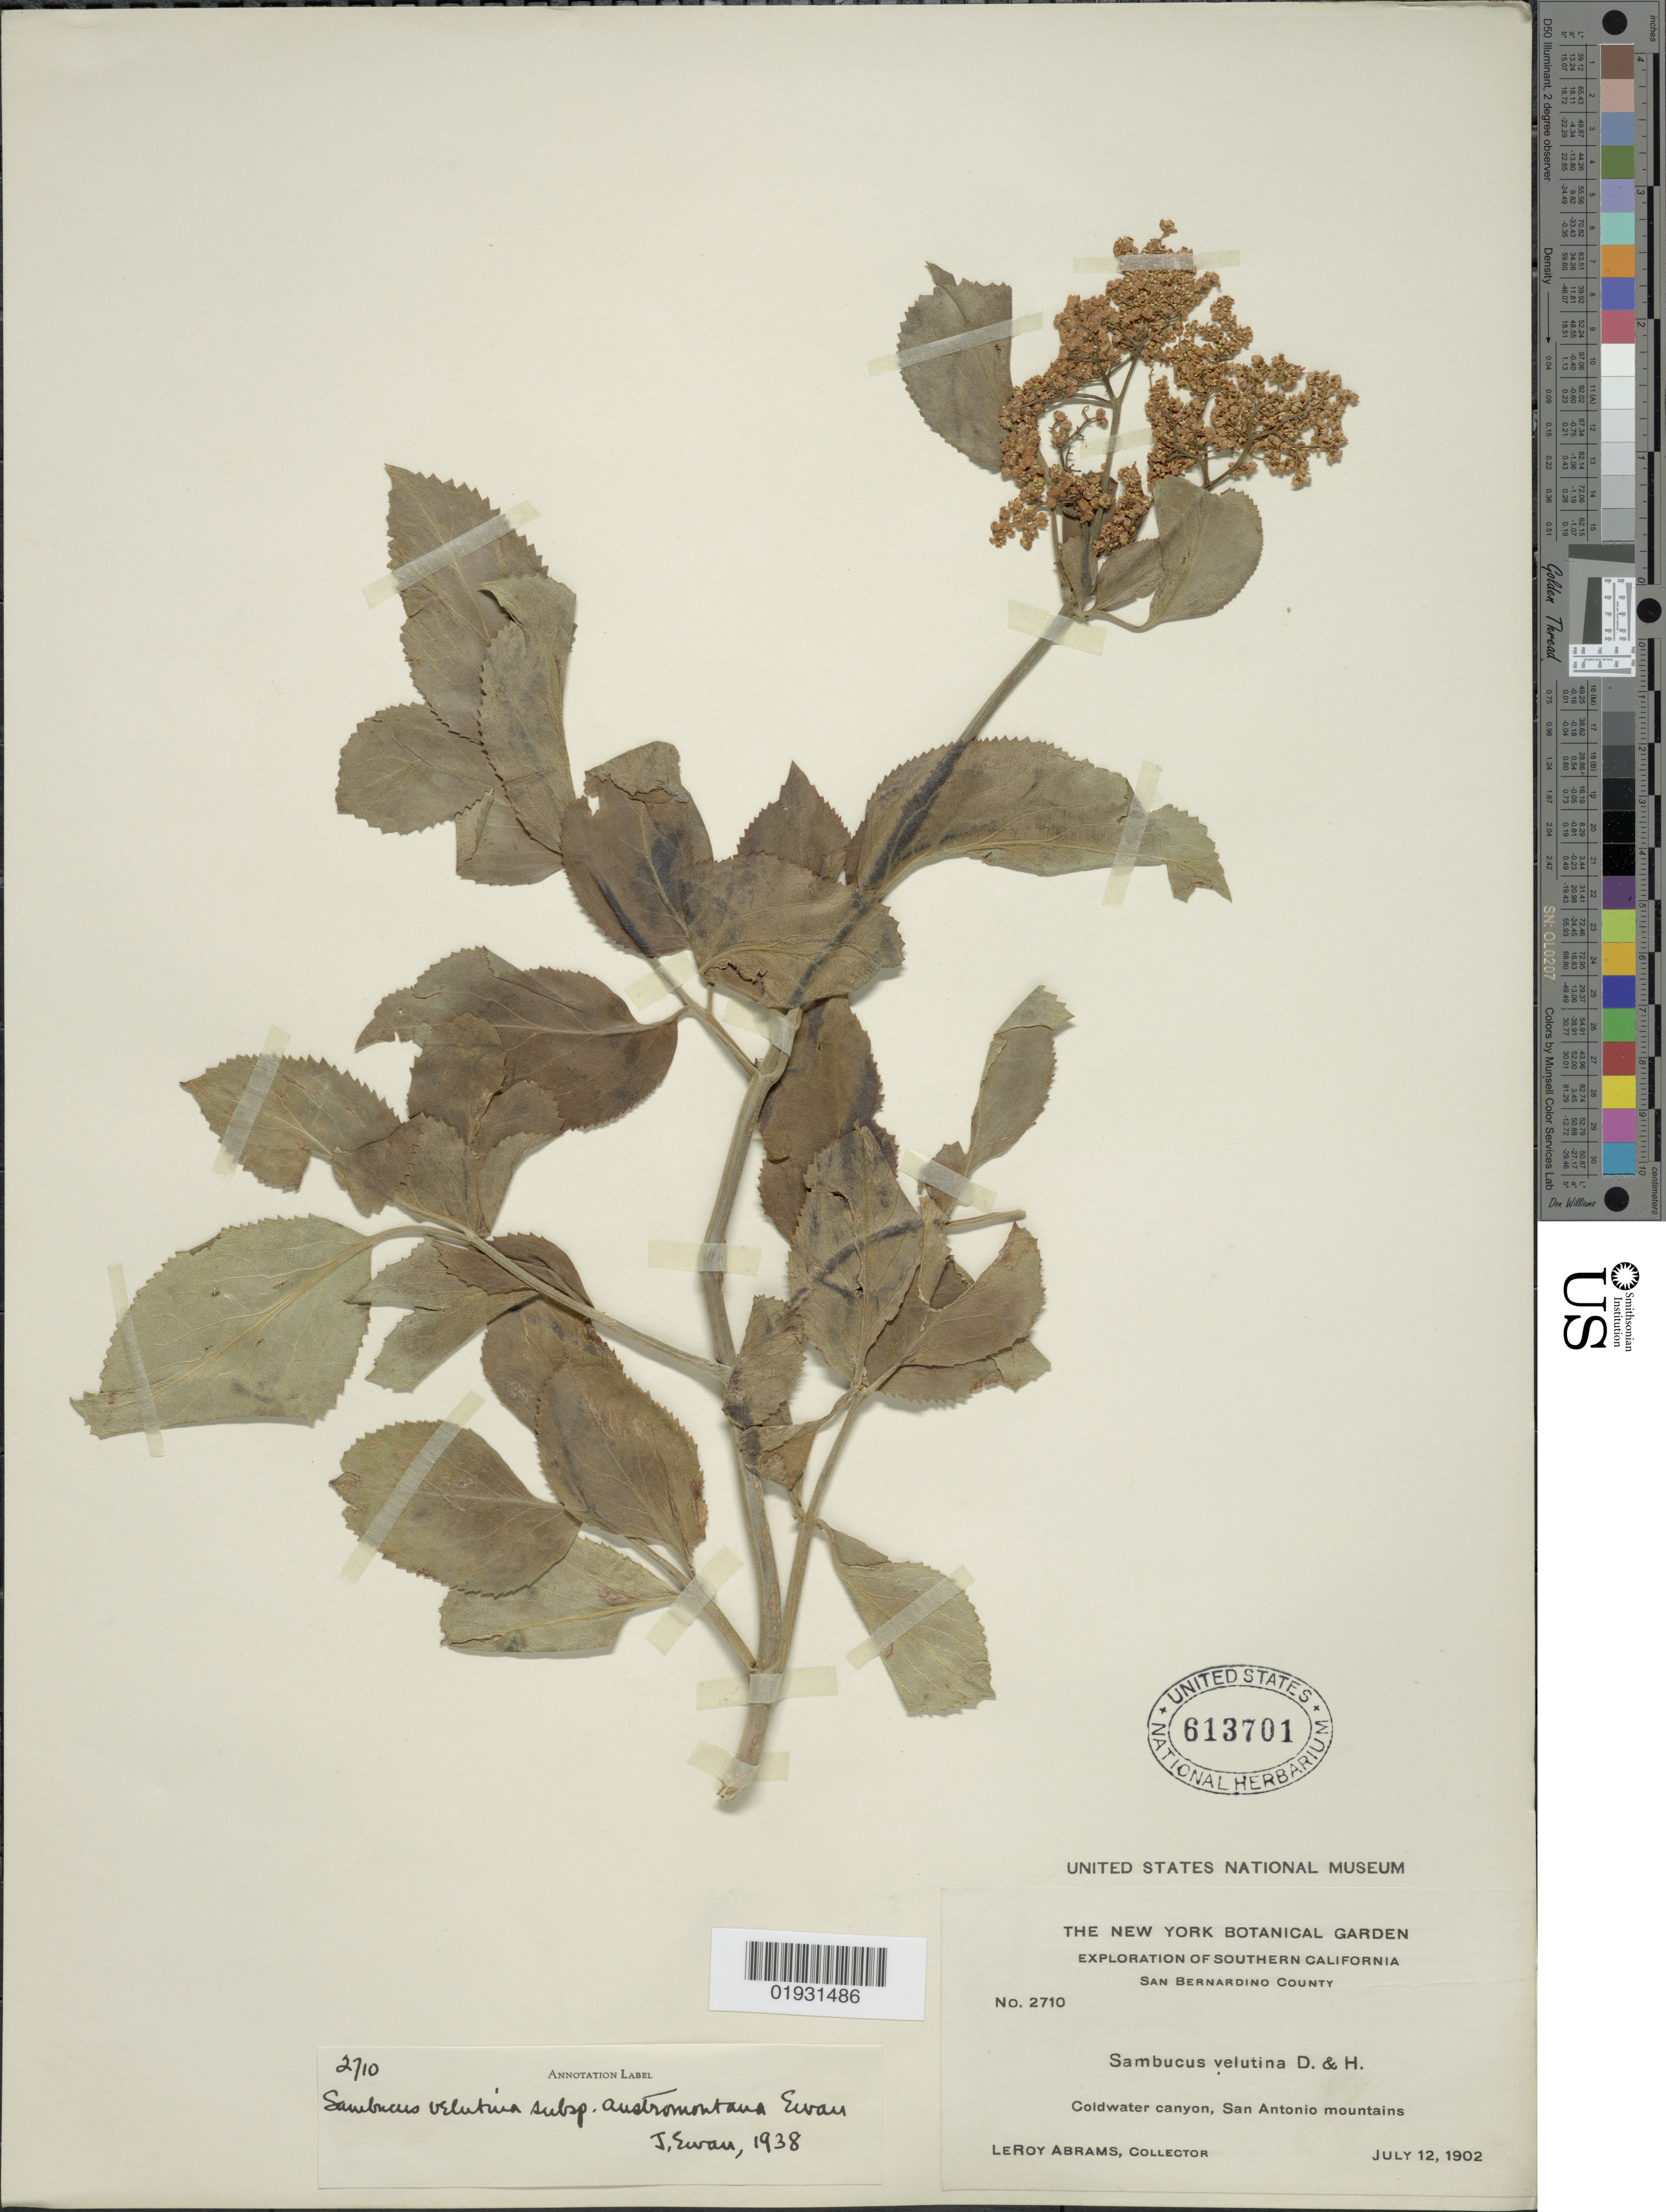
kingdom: Plantae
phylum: Tracheophyta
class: Magnoliopsida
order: Dipsacales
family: Viburnaceae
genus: Sambucus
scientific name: Sambucus velutina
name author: Durand & Hilg.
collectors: L. Abrams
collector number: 2710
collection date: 1902-07-12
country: United States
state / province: California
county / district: San Bernardino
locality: Southern California. San Bernardino County. Coldwater canyon, San Antonio mountains.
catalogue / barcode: US 613701